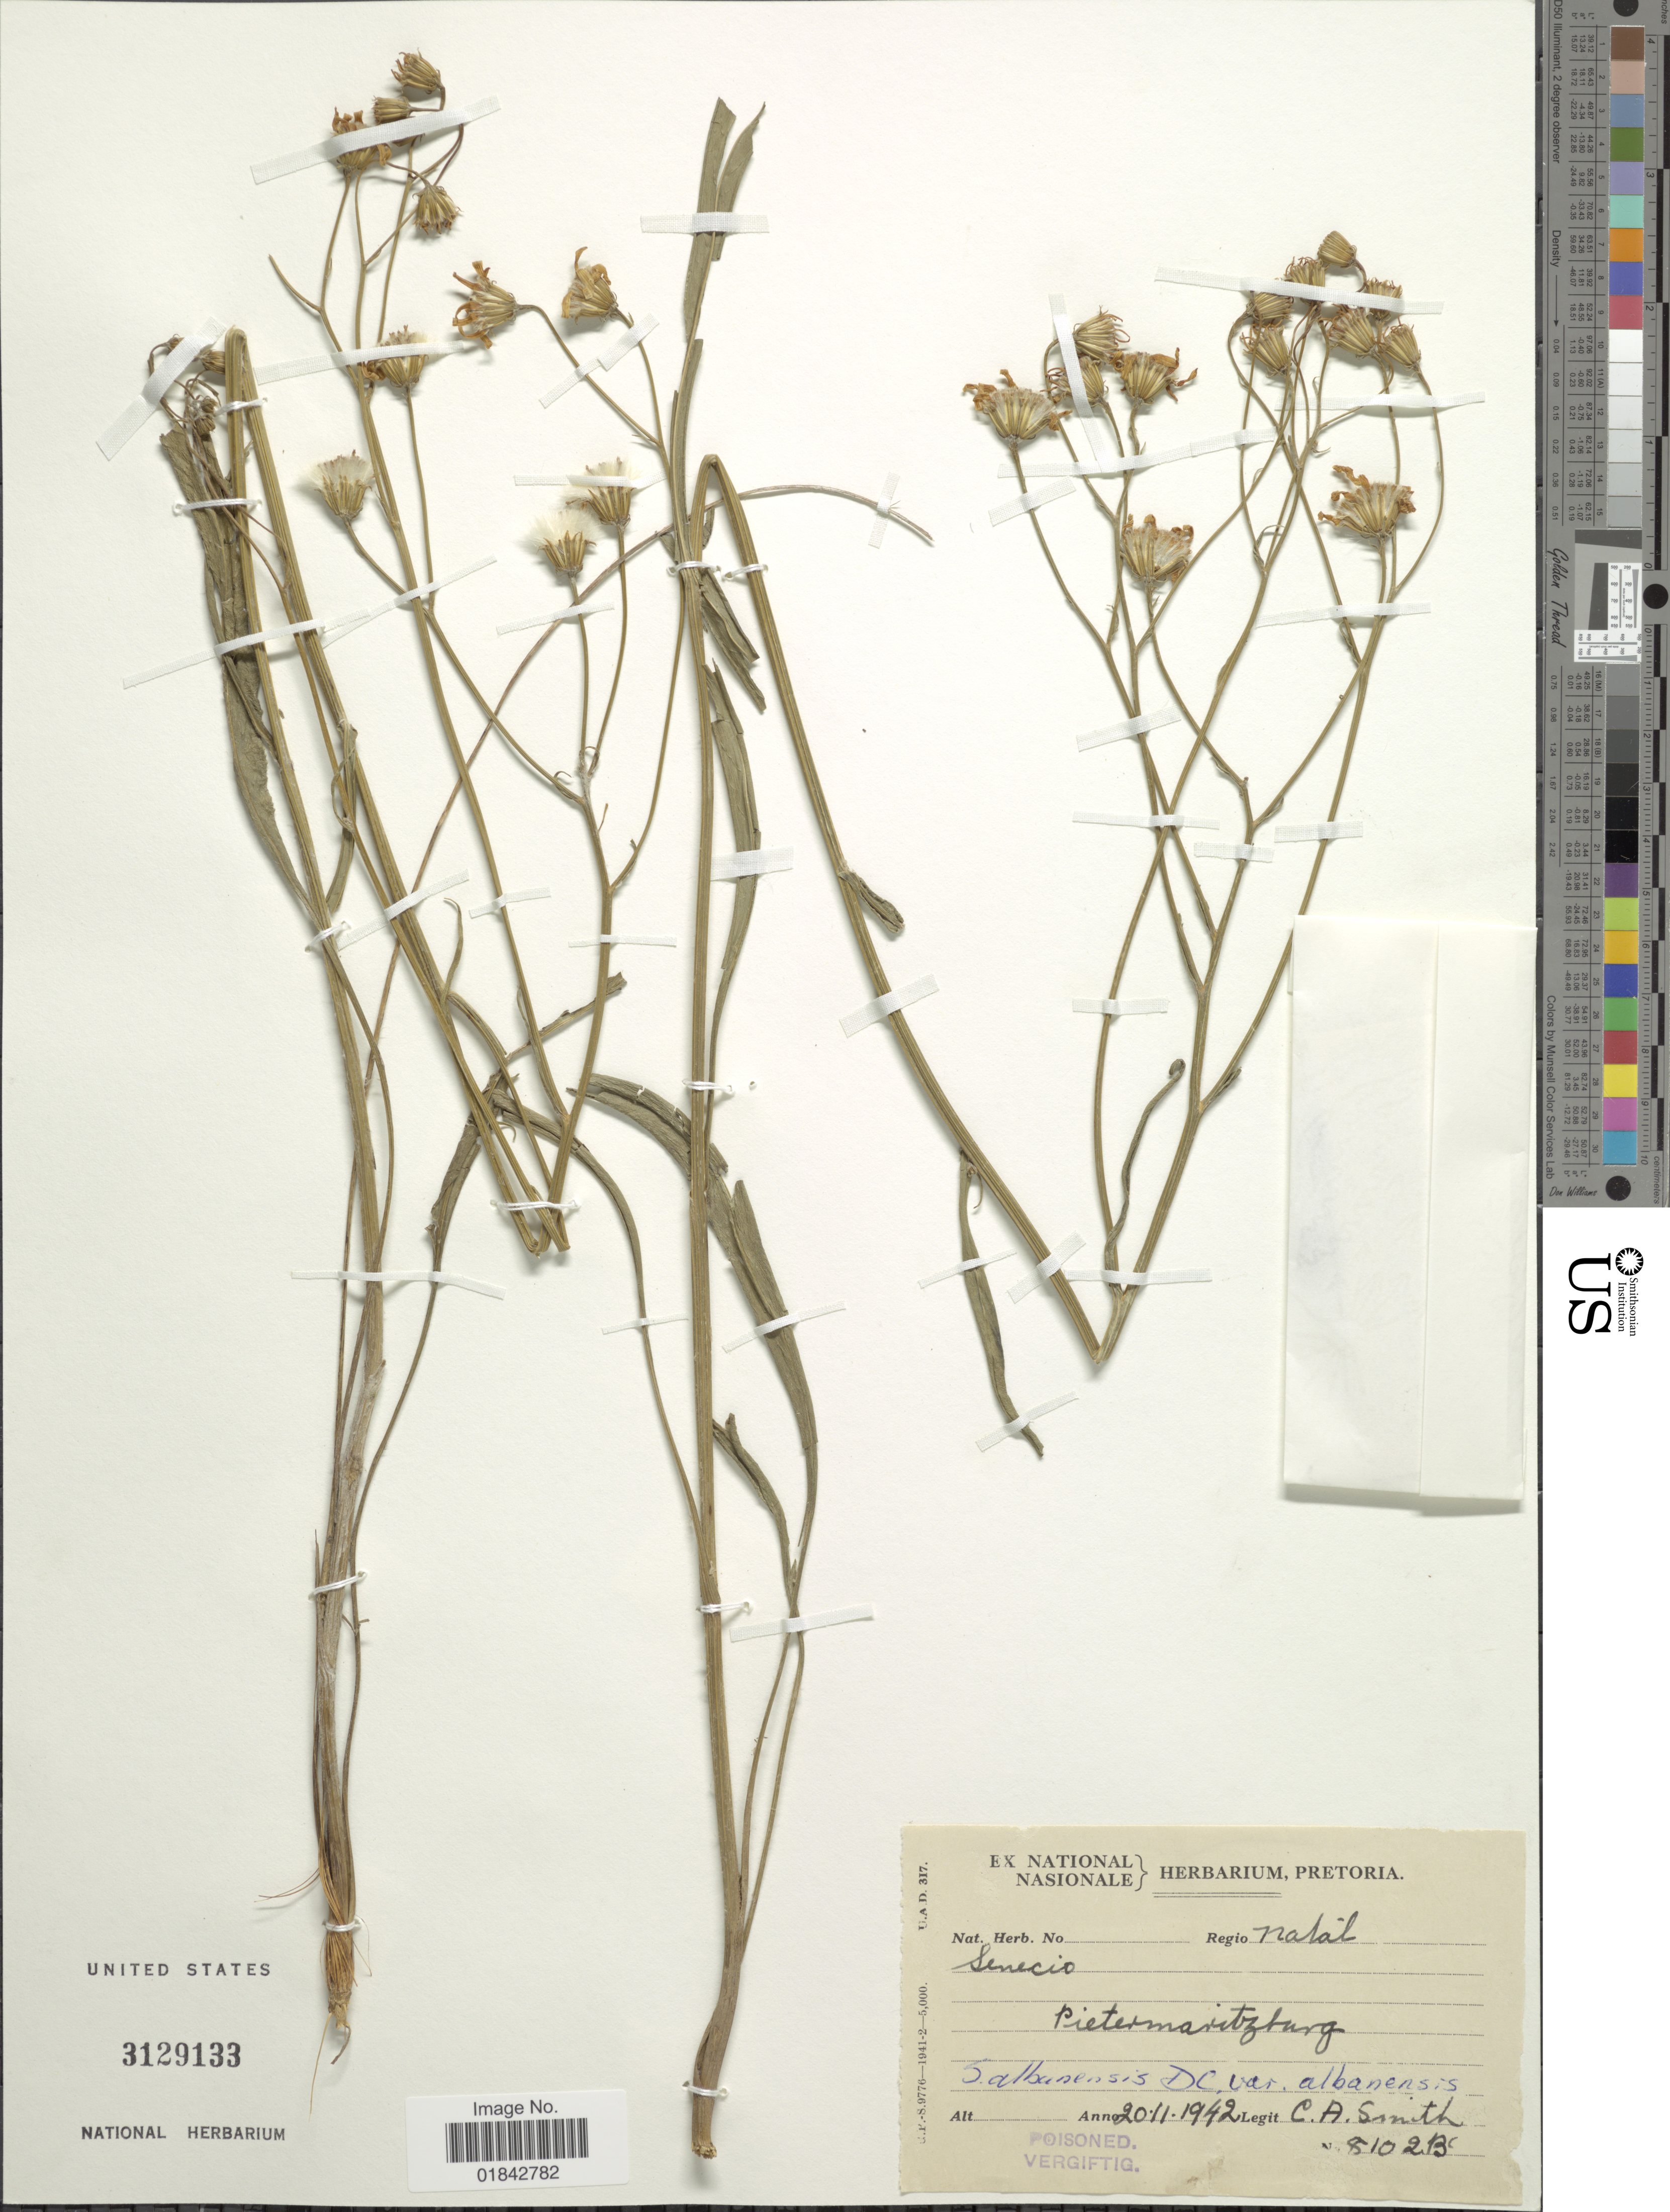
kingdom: Plantae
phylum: Tracheophyta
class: Magnoliopsida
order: Asterales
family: Asteraceae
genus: Senecio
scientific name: Senecio sp.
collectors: C. A. Smith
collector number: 5102B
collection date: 1942-11-20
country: South Africa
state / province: KwaZulu-Natal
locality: Pietermaritzburg, Natal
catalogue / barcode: US 3129133